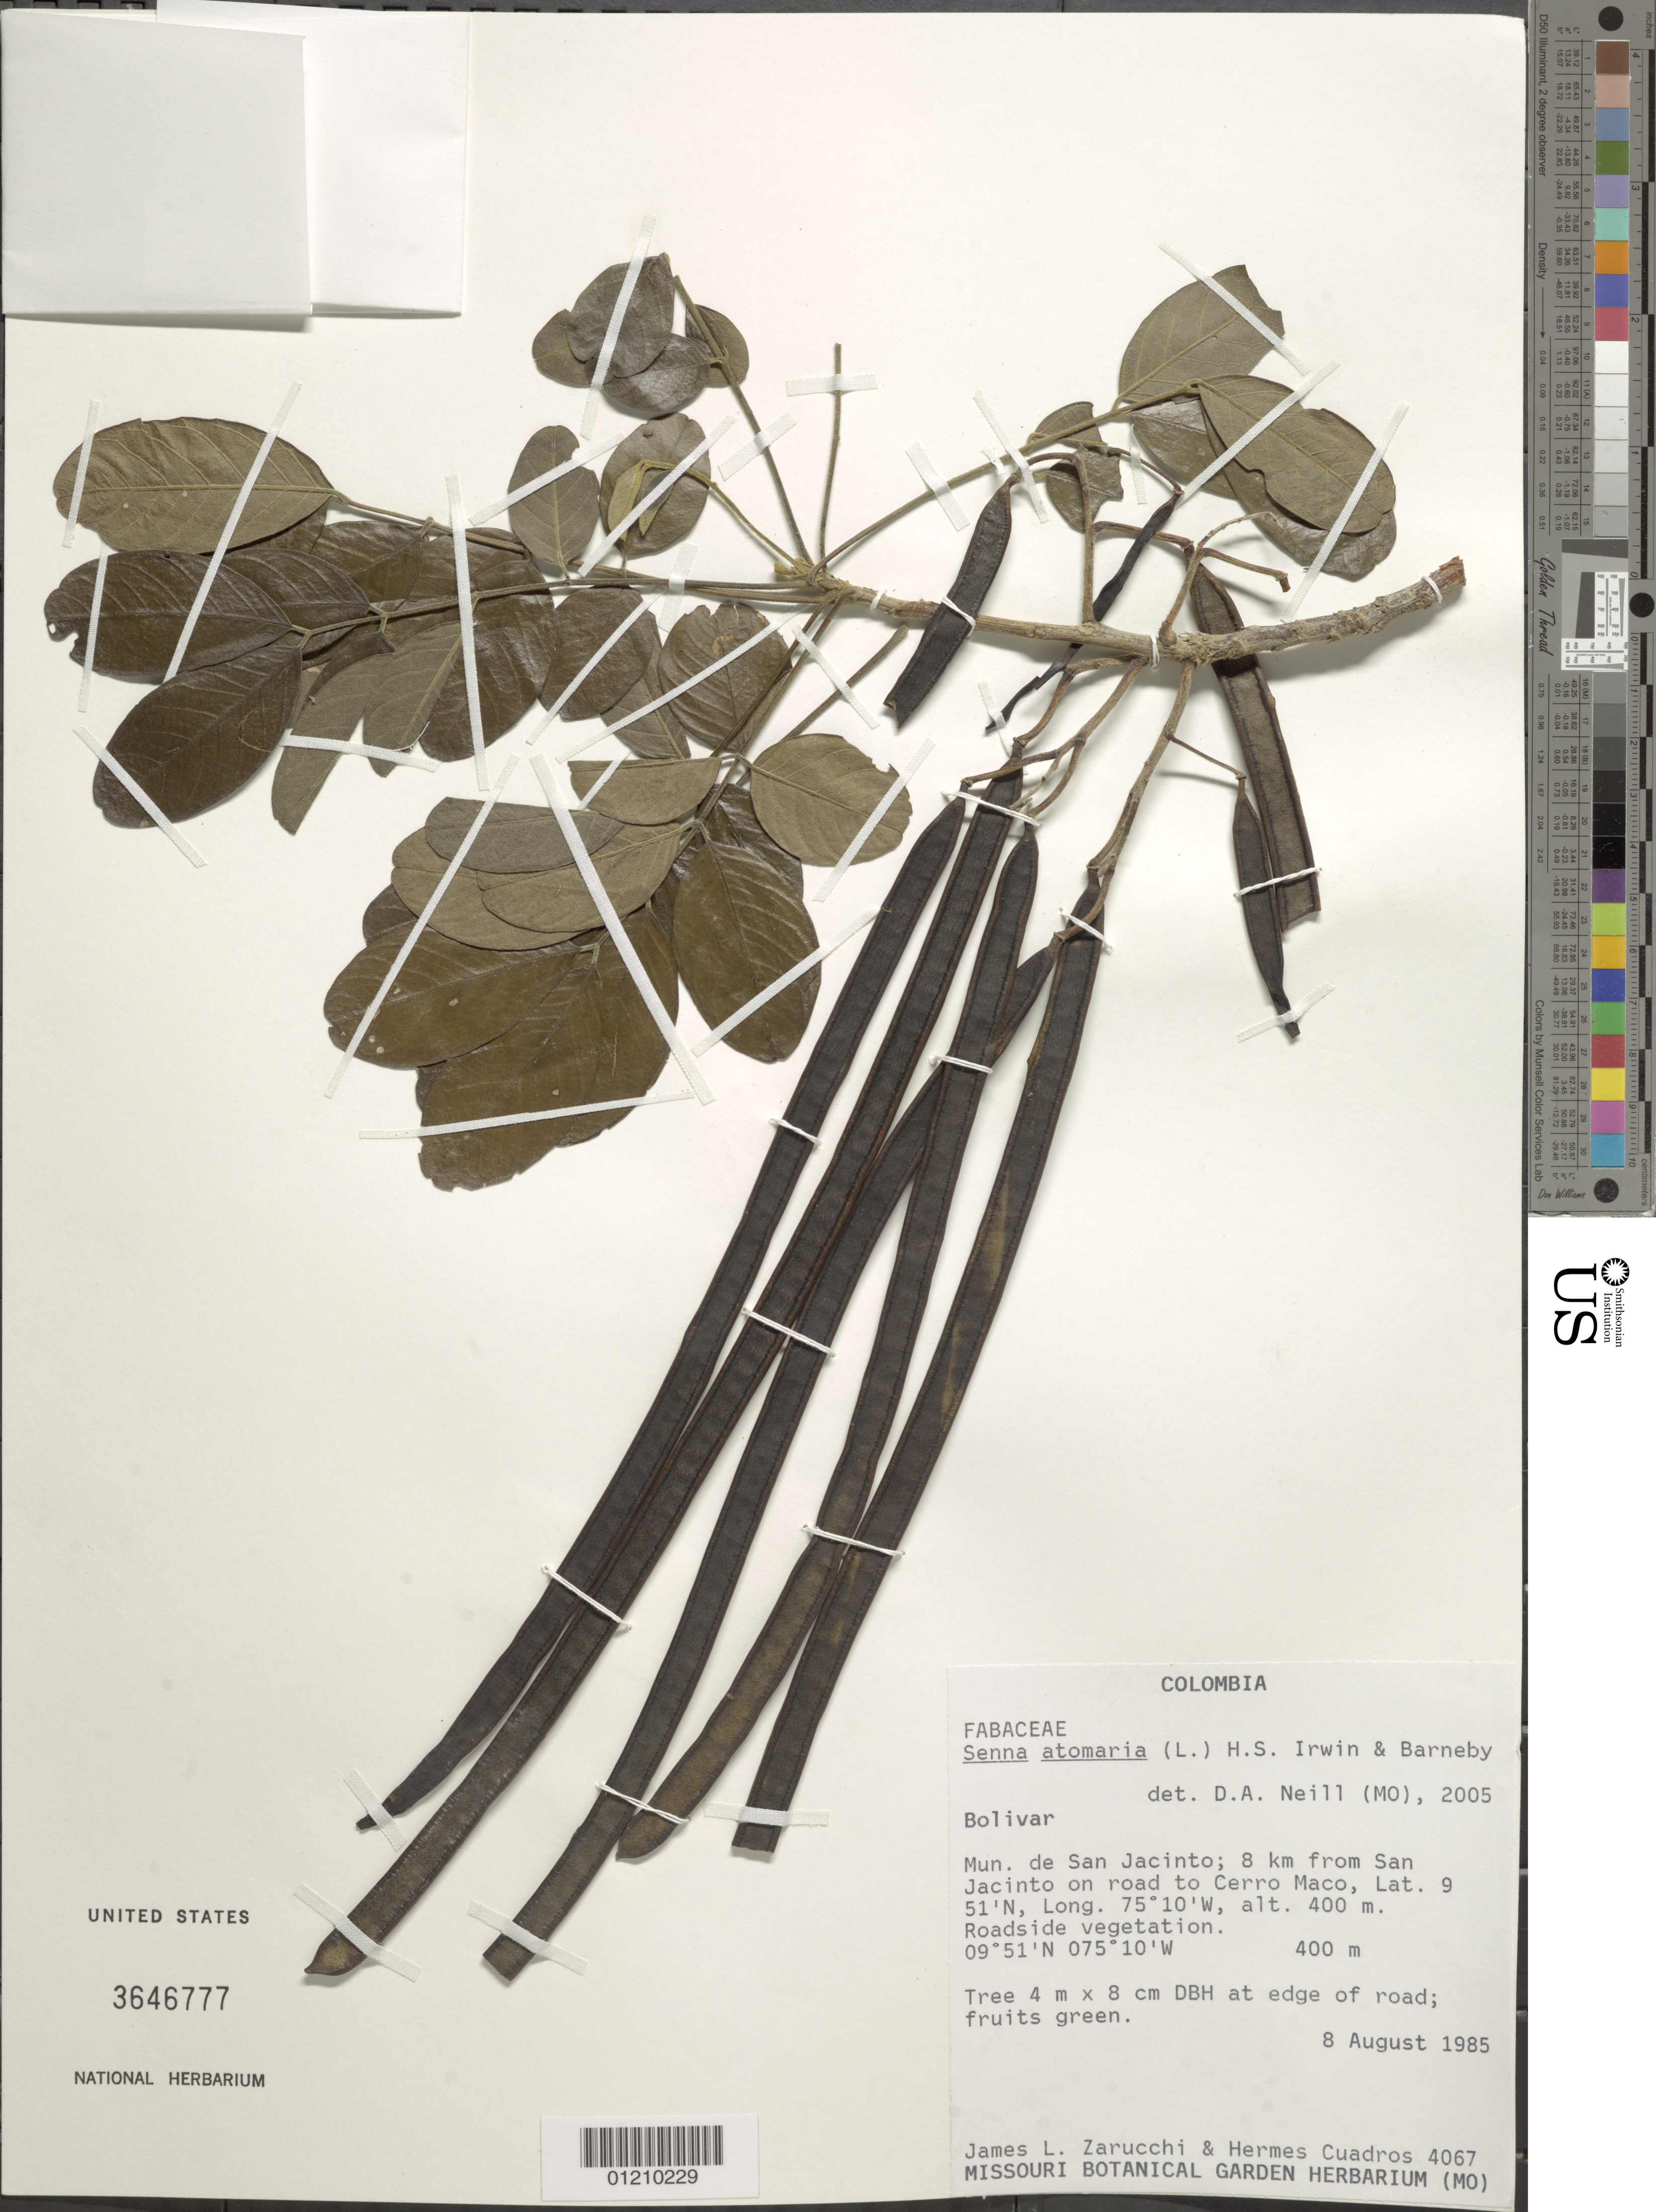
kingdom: Plantae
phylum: Tracheophyta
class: Magnoliopsida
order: Fabales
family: Fabaceae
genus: Senna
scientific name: Senna atomaria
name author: (L.) H.S. Irwin & Barneby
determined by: Neill, David Alan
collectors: J. L. Zarucchi & H. Cuadros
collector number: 4067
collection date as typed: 08 Aug 1985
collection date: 1985-08-08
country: Colombia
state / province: Bolívar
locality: Mun. de San Jacinto; 8 km from San Jacinto on road to Cerro Maco.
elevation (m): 400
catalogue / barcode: US 3746777